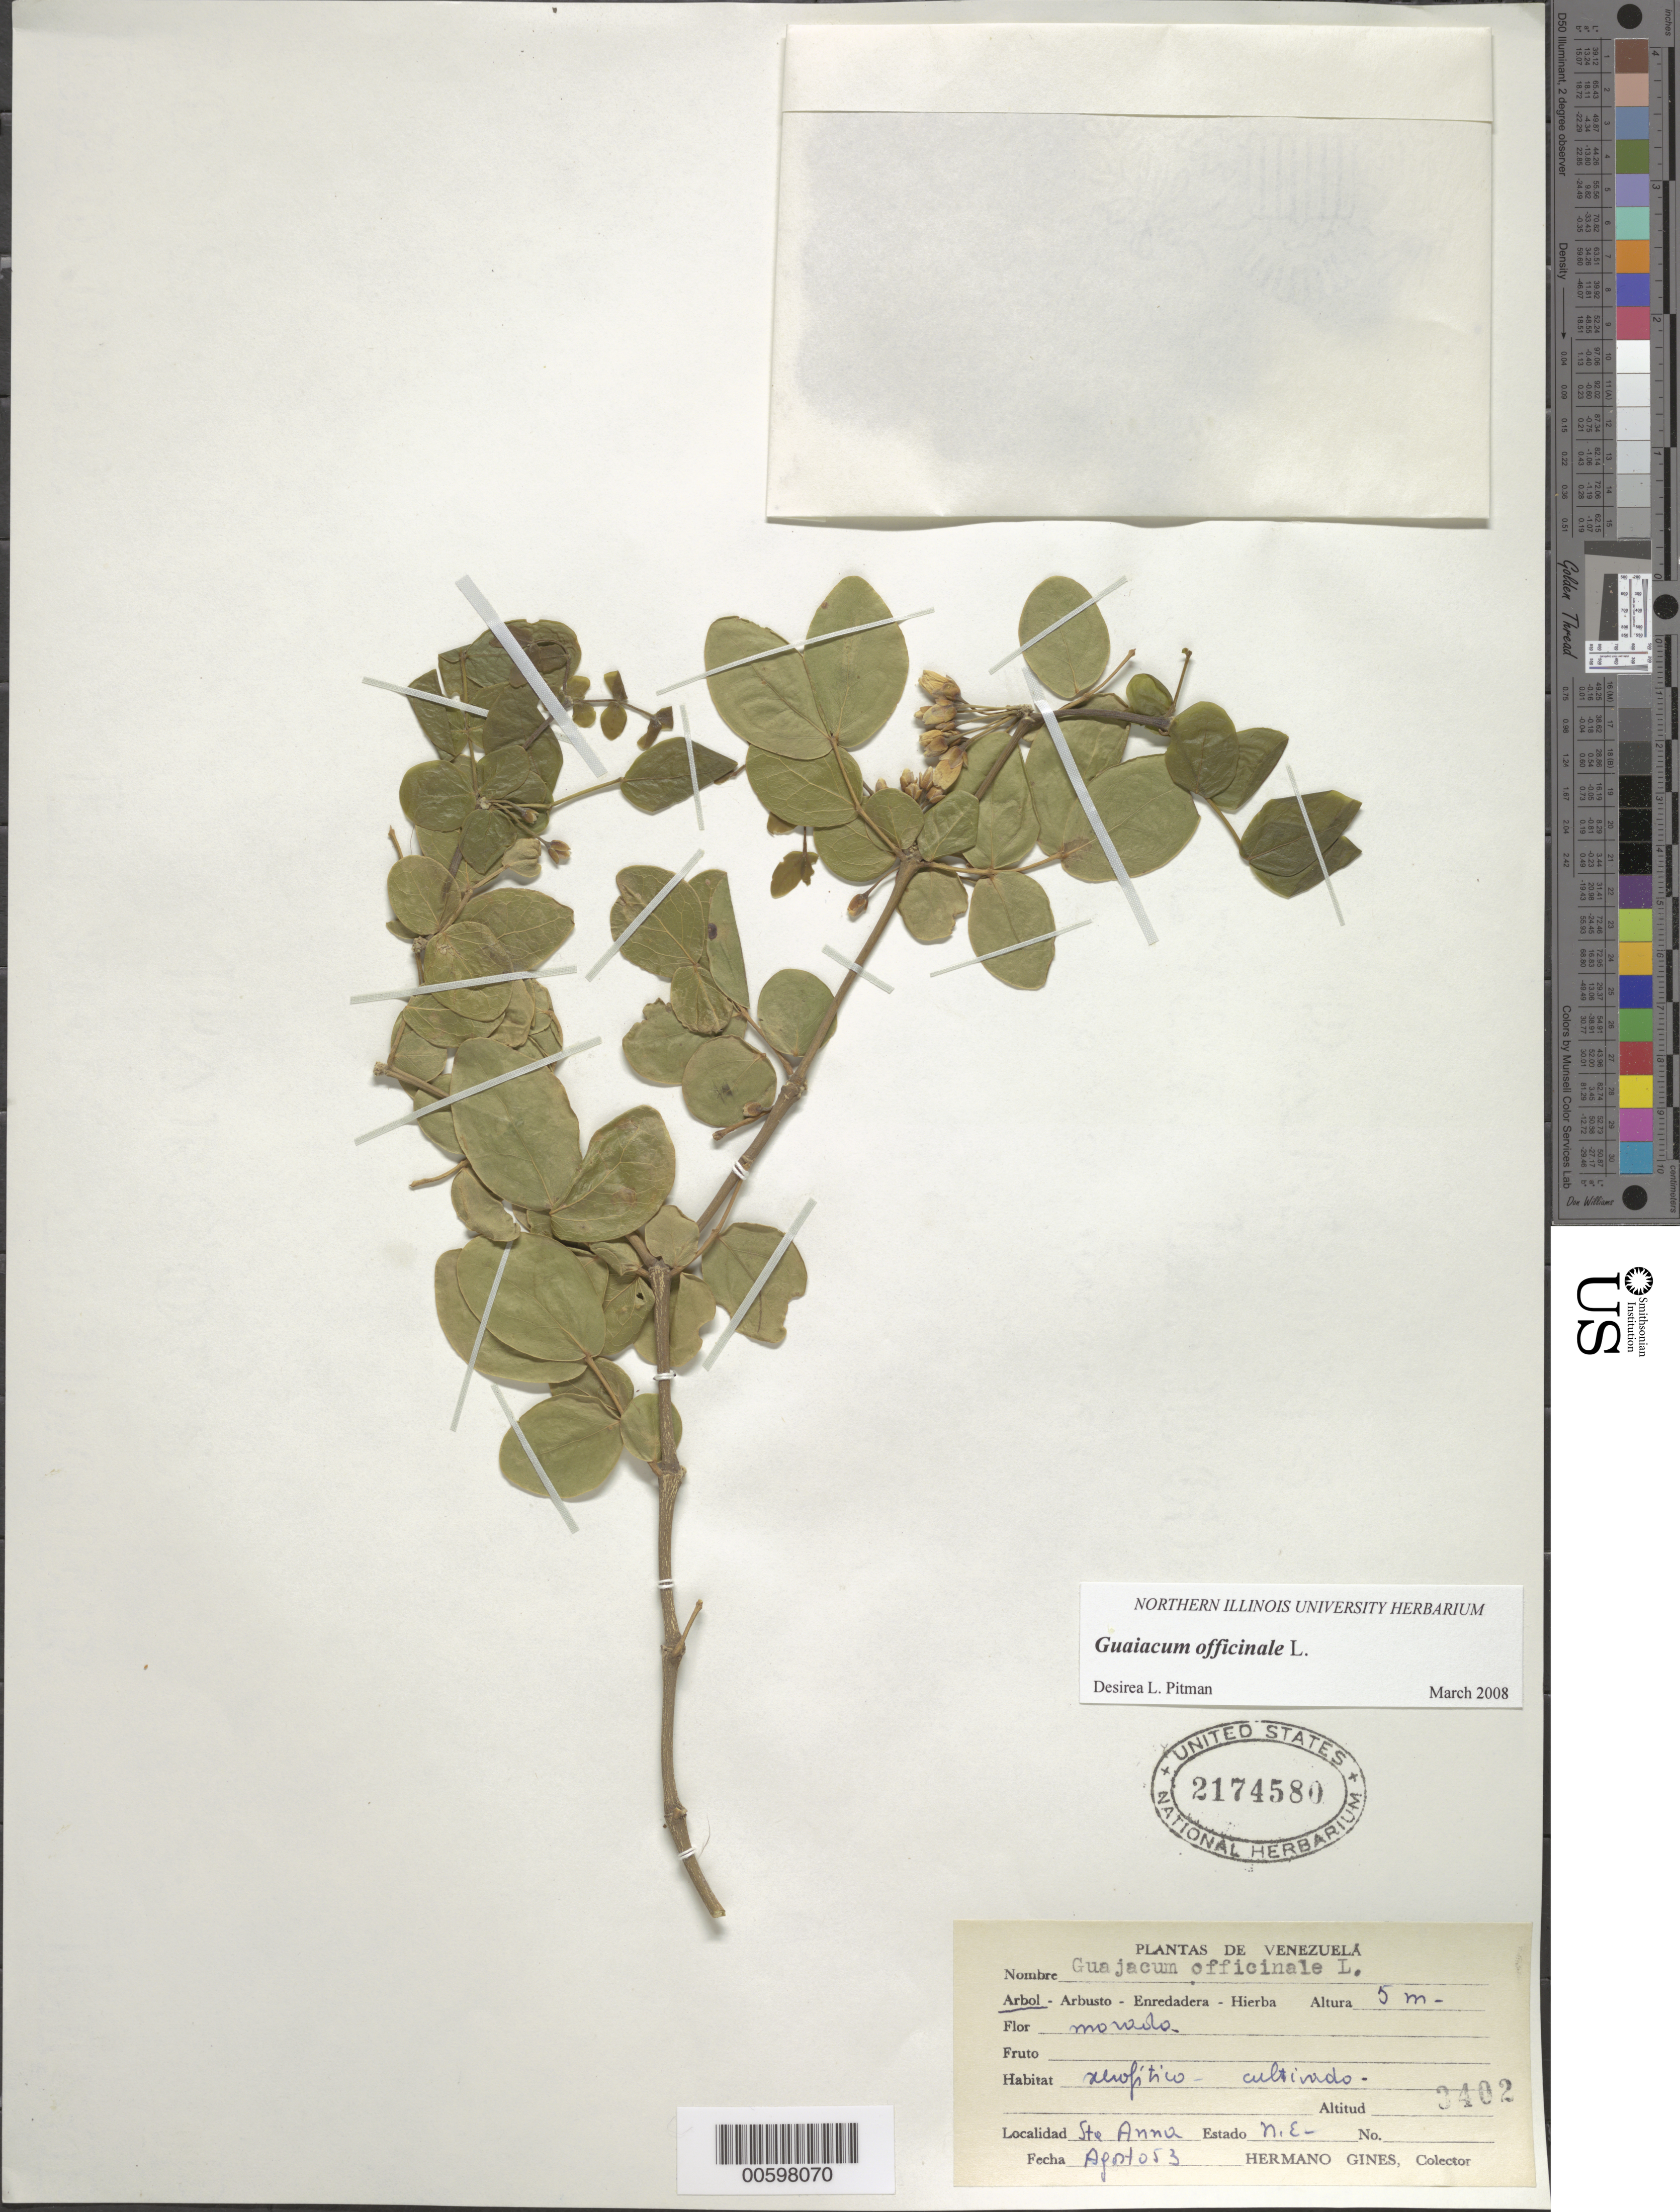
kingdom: Plantae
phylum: Tracheophyta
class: Magnoliopsida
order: Zygophyllales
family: Zygophyllaceae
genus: Guaiacum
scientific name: Guaiacum officinale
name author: L.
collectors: Bro. Gines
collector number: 3402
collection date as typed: Aug 1953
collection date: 1953-08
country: Venezuela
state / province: Nueva Esparta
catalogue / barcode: US 21746580